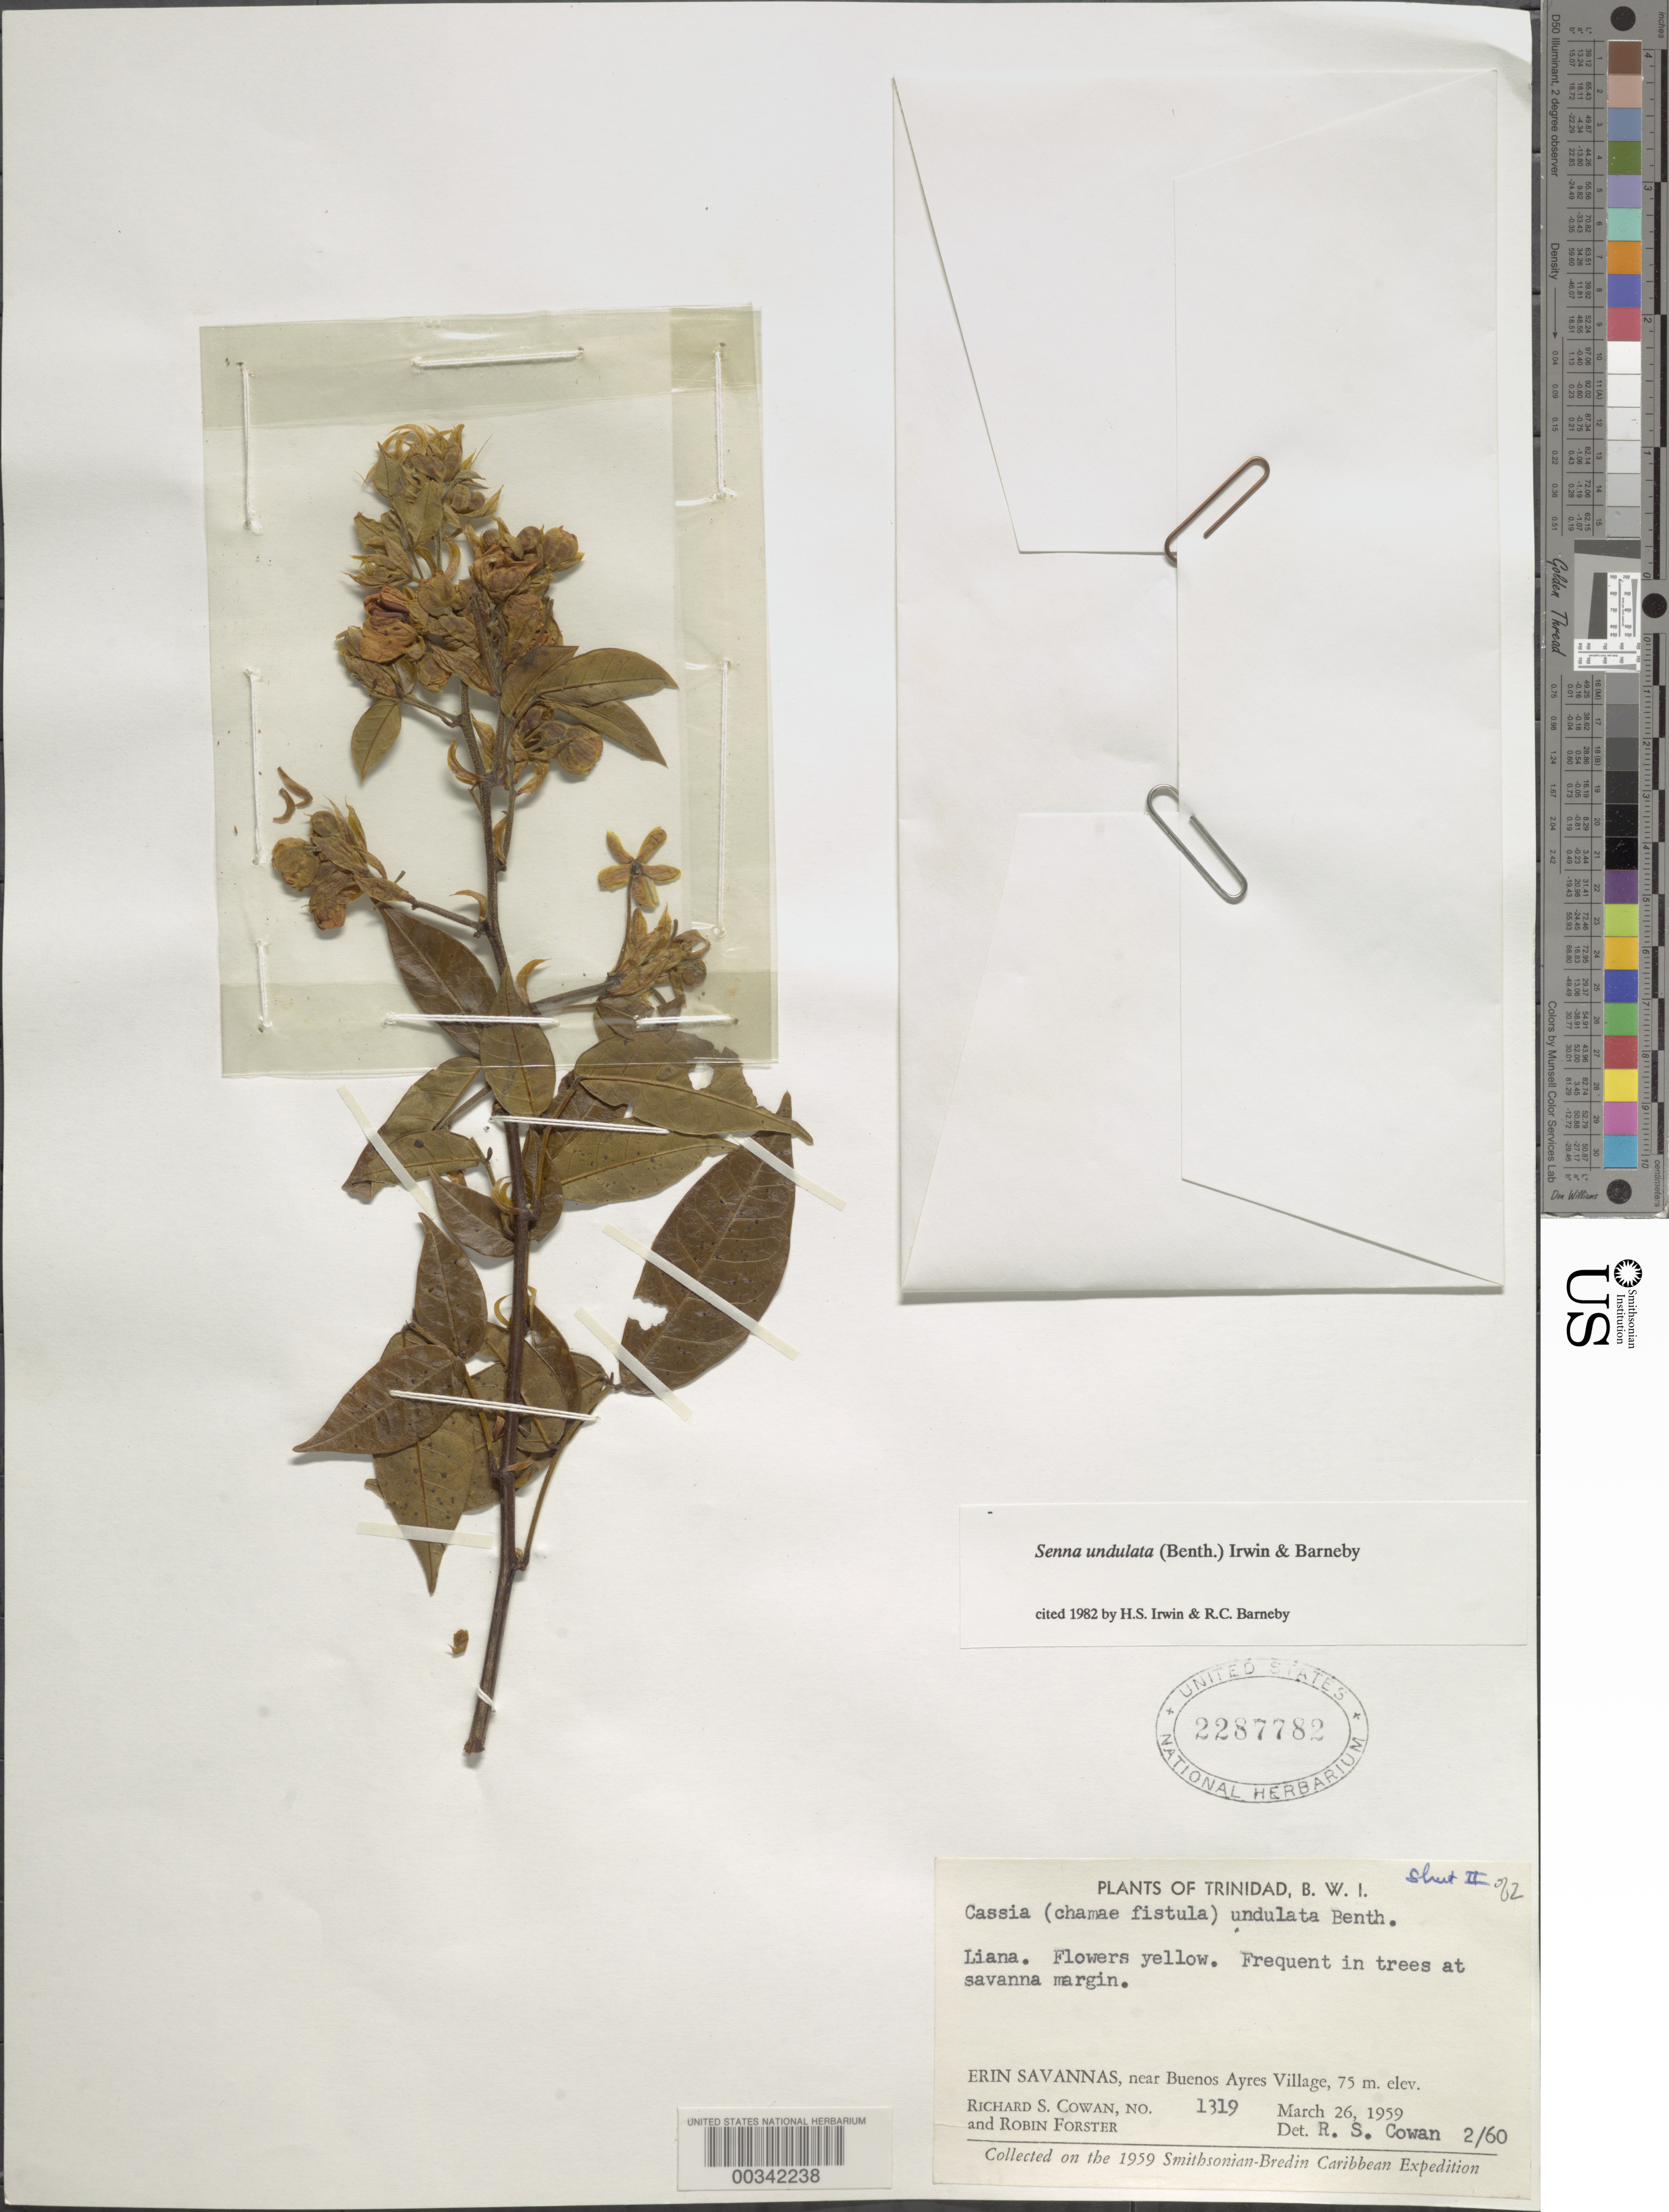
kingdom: Plantae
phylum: Tracheophyta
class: Magnoliopsida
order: Fabales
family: Fabaceae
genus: Senna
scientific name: Senna undulata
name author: (Benth.) H.S. Irwin & Barneby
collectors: R. S. Cowan & R. Forster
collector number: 1319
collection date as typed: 26 Mar 1959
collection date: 1959-03-26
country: Trinidad and Tobago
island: Trinidad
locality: Erin savannas, near buenos ayres village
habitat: In trees at savanna margin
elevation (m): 75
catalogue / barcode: US 2287782